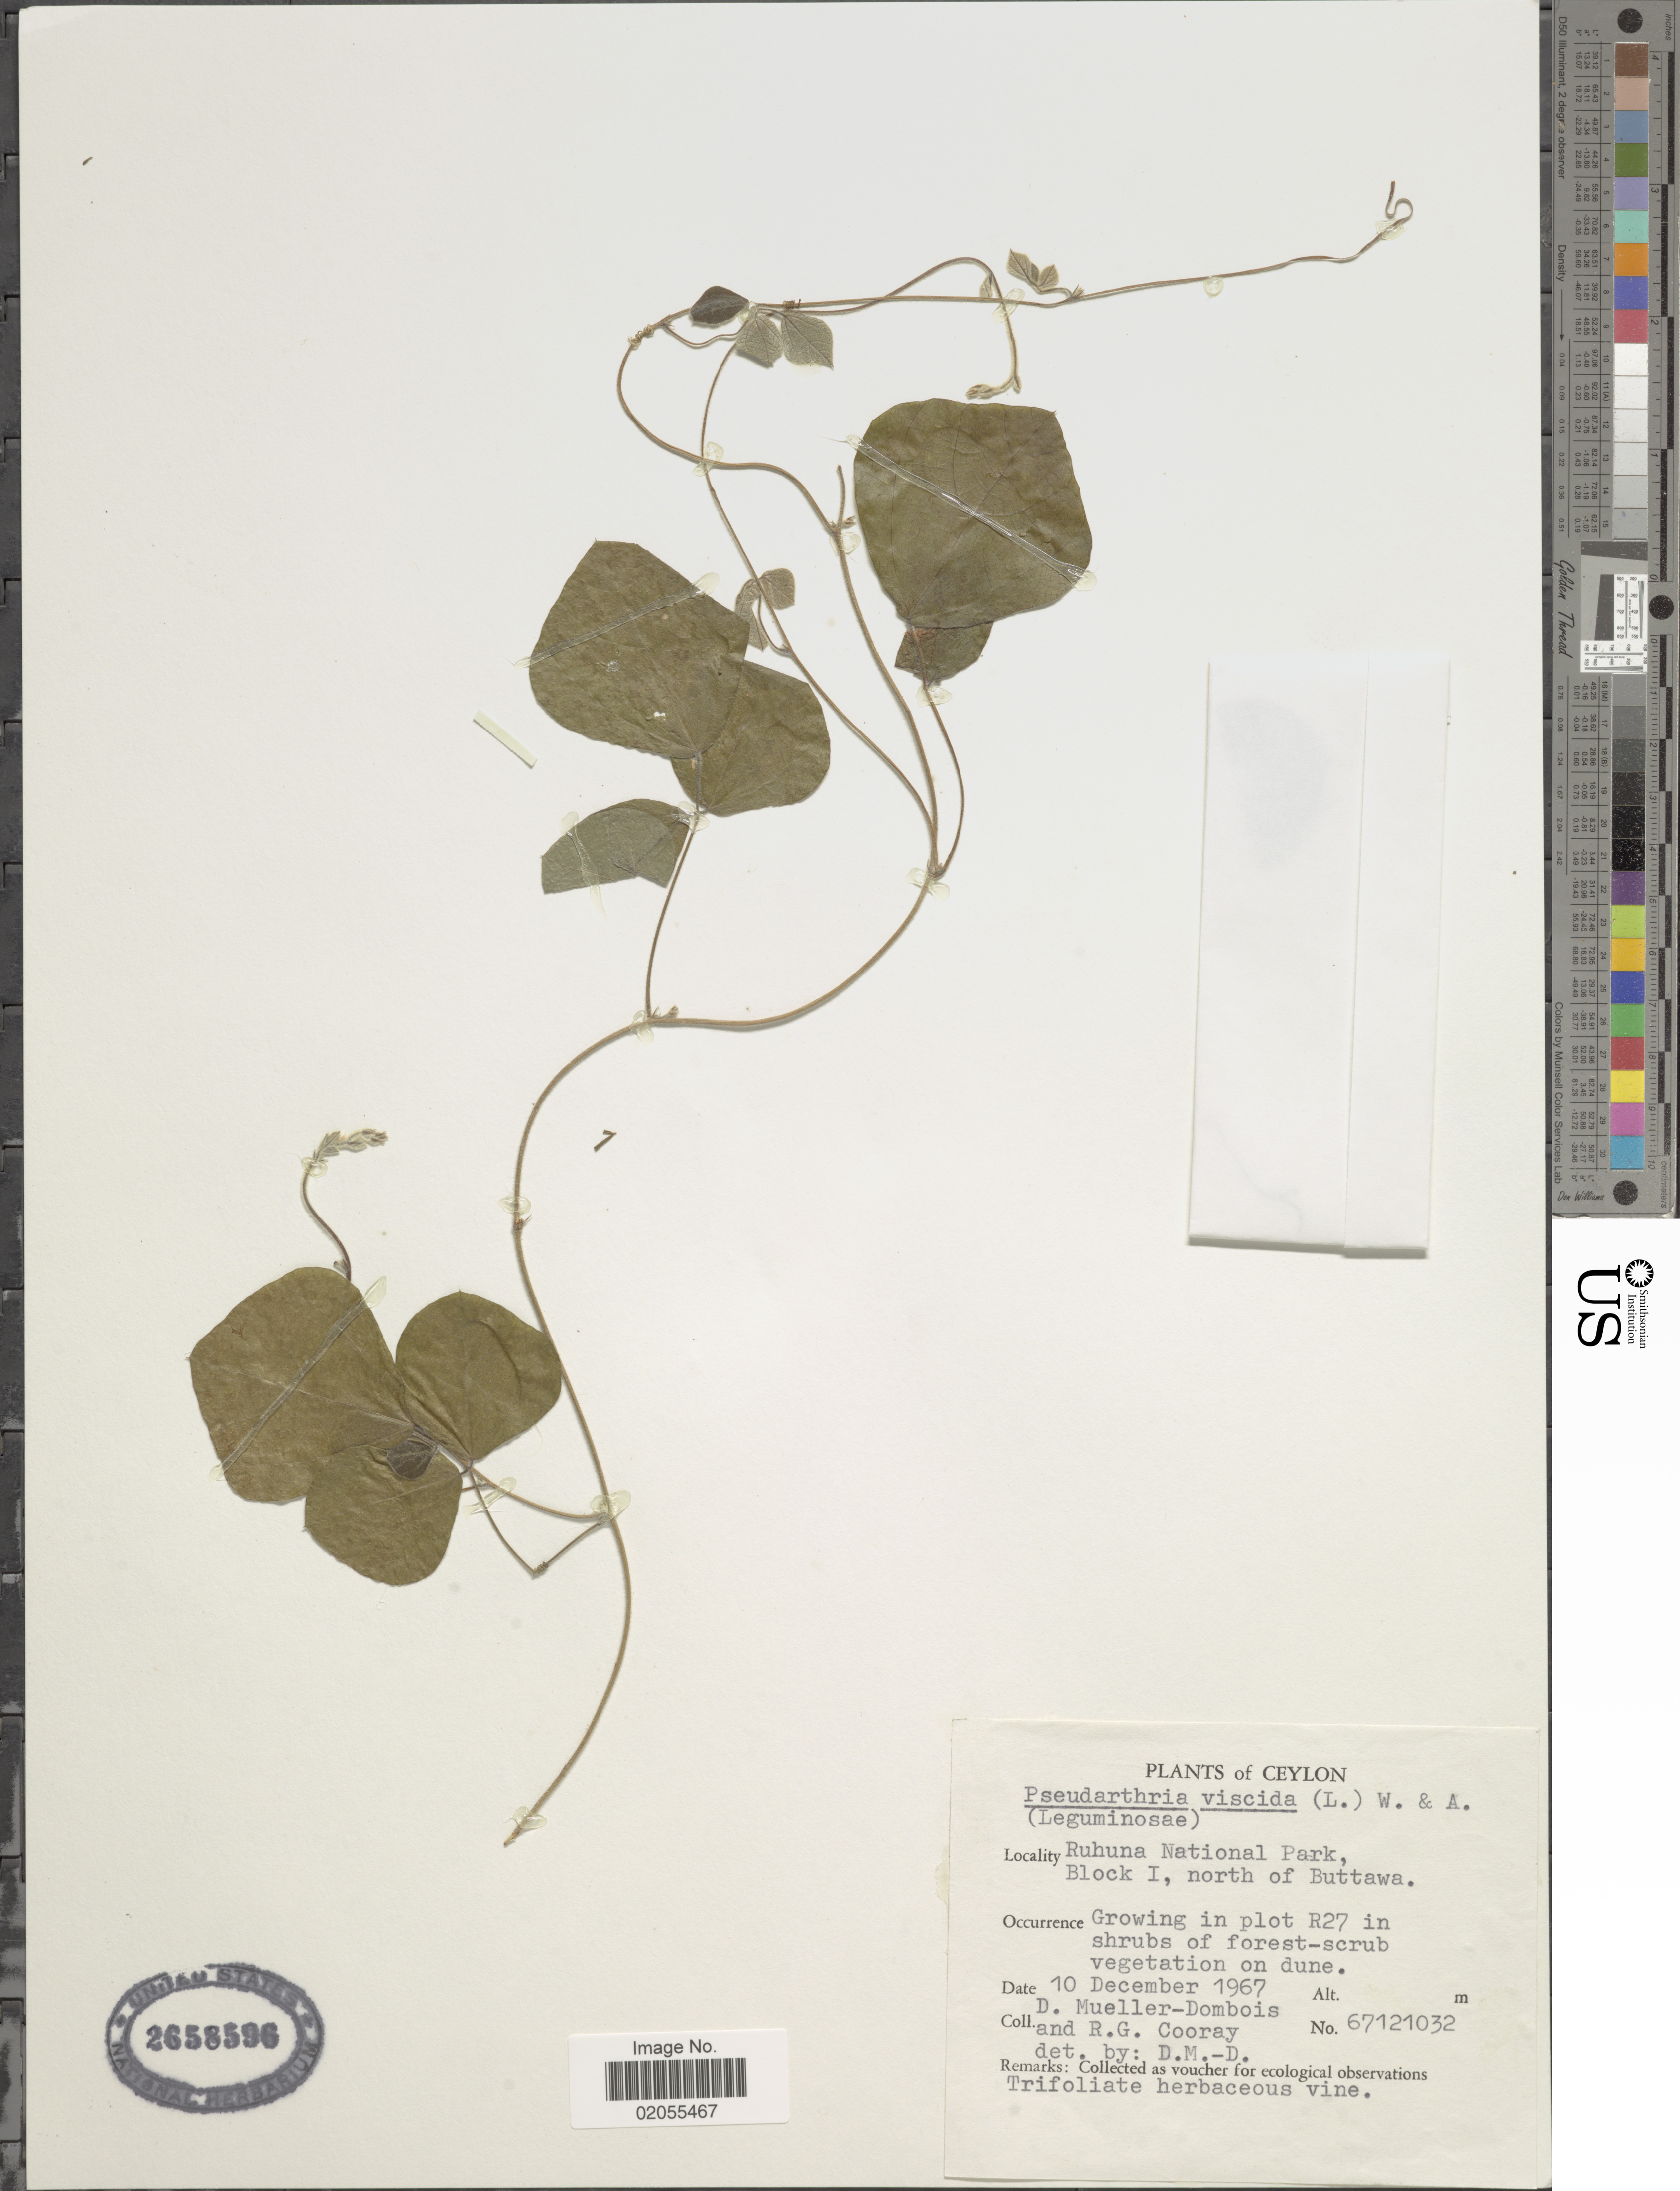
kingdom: Plantae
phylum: Tracheophyta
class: Magnoliopsida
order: Fabales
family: Fabaceae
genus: Pseudarthria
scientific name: Pseudarthria viscida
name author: (L.) Wight & Arn.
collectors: D. Mueller-Dombois & R. Cooray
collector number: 67121032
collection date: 1967-12-10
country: Sri Lanka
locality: Ceylon, Ruhuna National Park, Block 1, north of Buttawa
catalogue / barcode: US 2658596